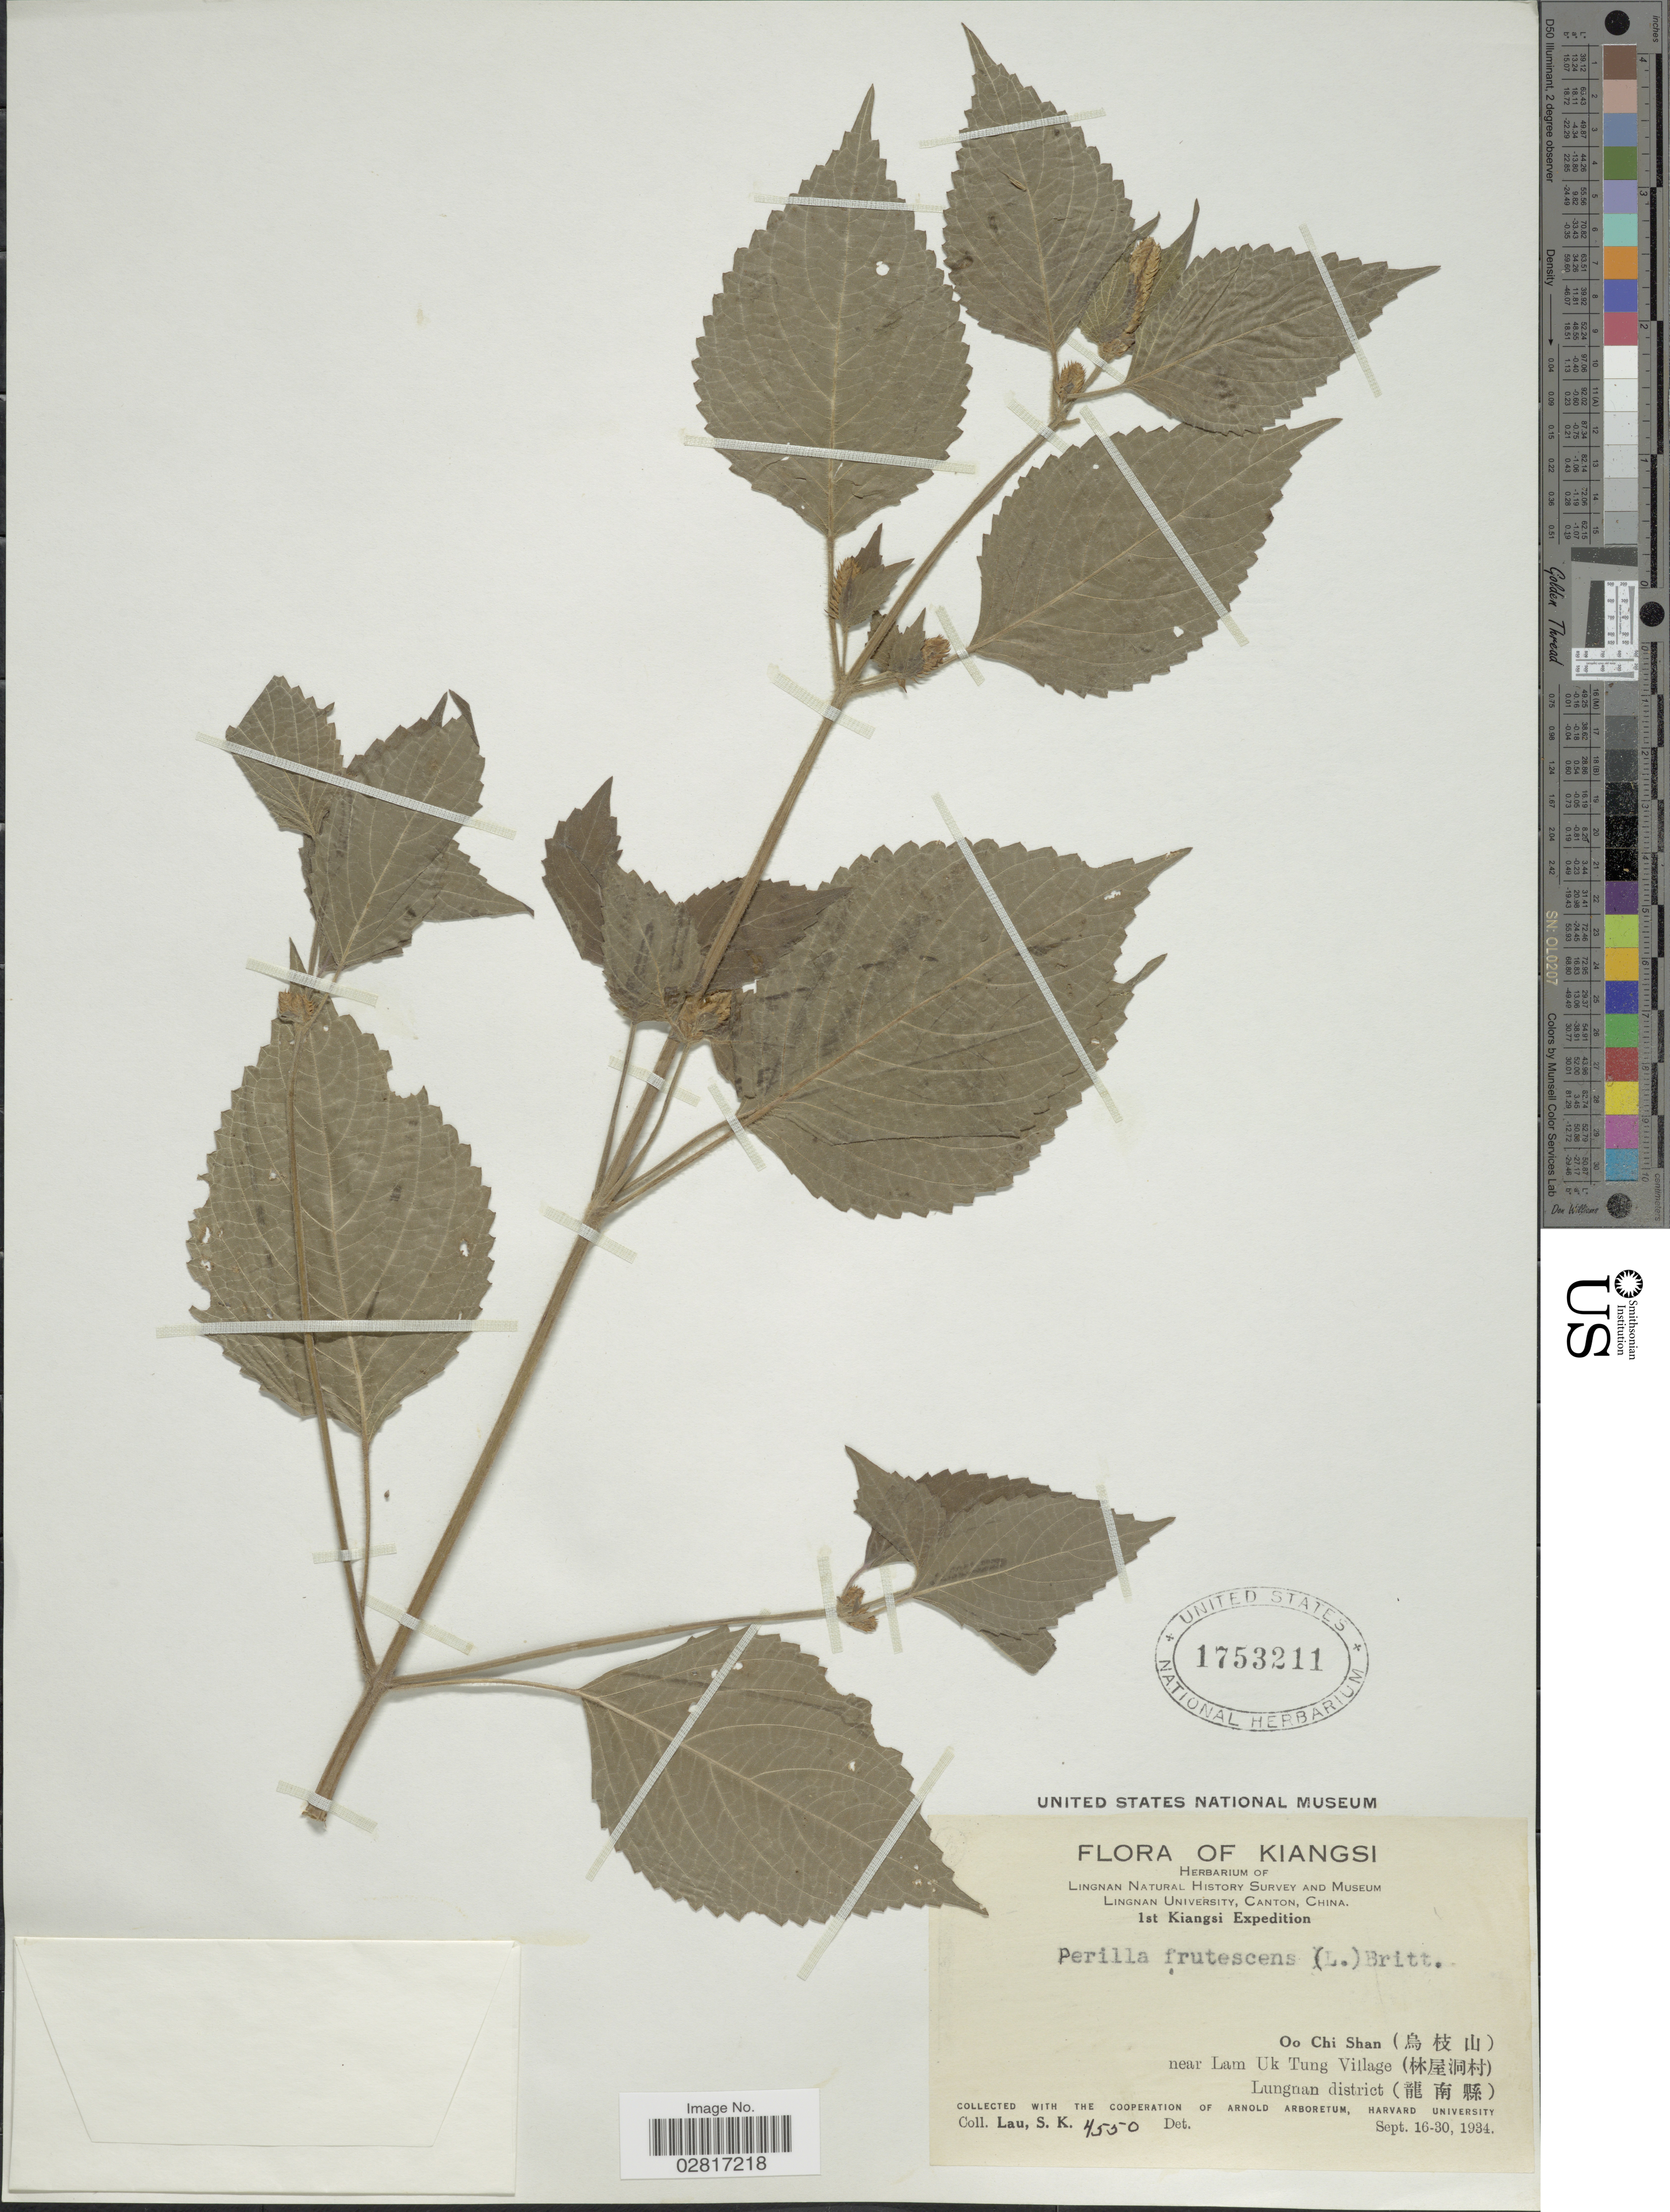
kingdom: Plantae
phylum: Tracheophyta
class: Magnoliopsida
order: Lamiales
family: Lamiaceae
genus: Perilla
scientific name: Perilla frutescens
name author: (L.) Britton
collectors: S. K. Lau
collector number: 4550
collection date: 1934-09-16/1934-09-30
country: China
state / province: Jiangxi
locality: Kiangsi, Oo Chi Shan, near Lam Uk Tung Village, Lungnan district.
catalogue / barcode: US 1753211